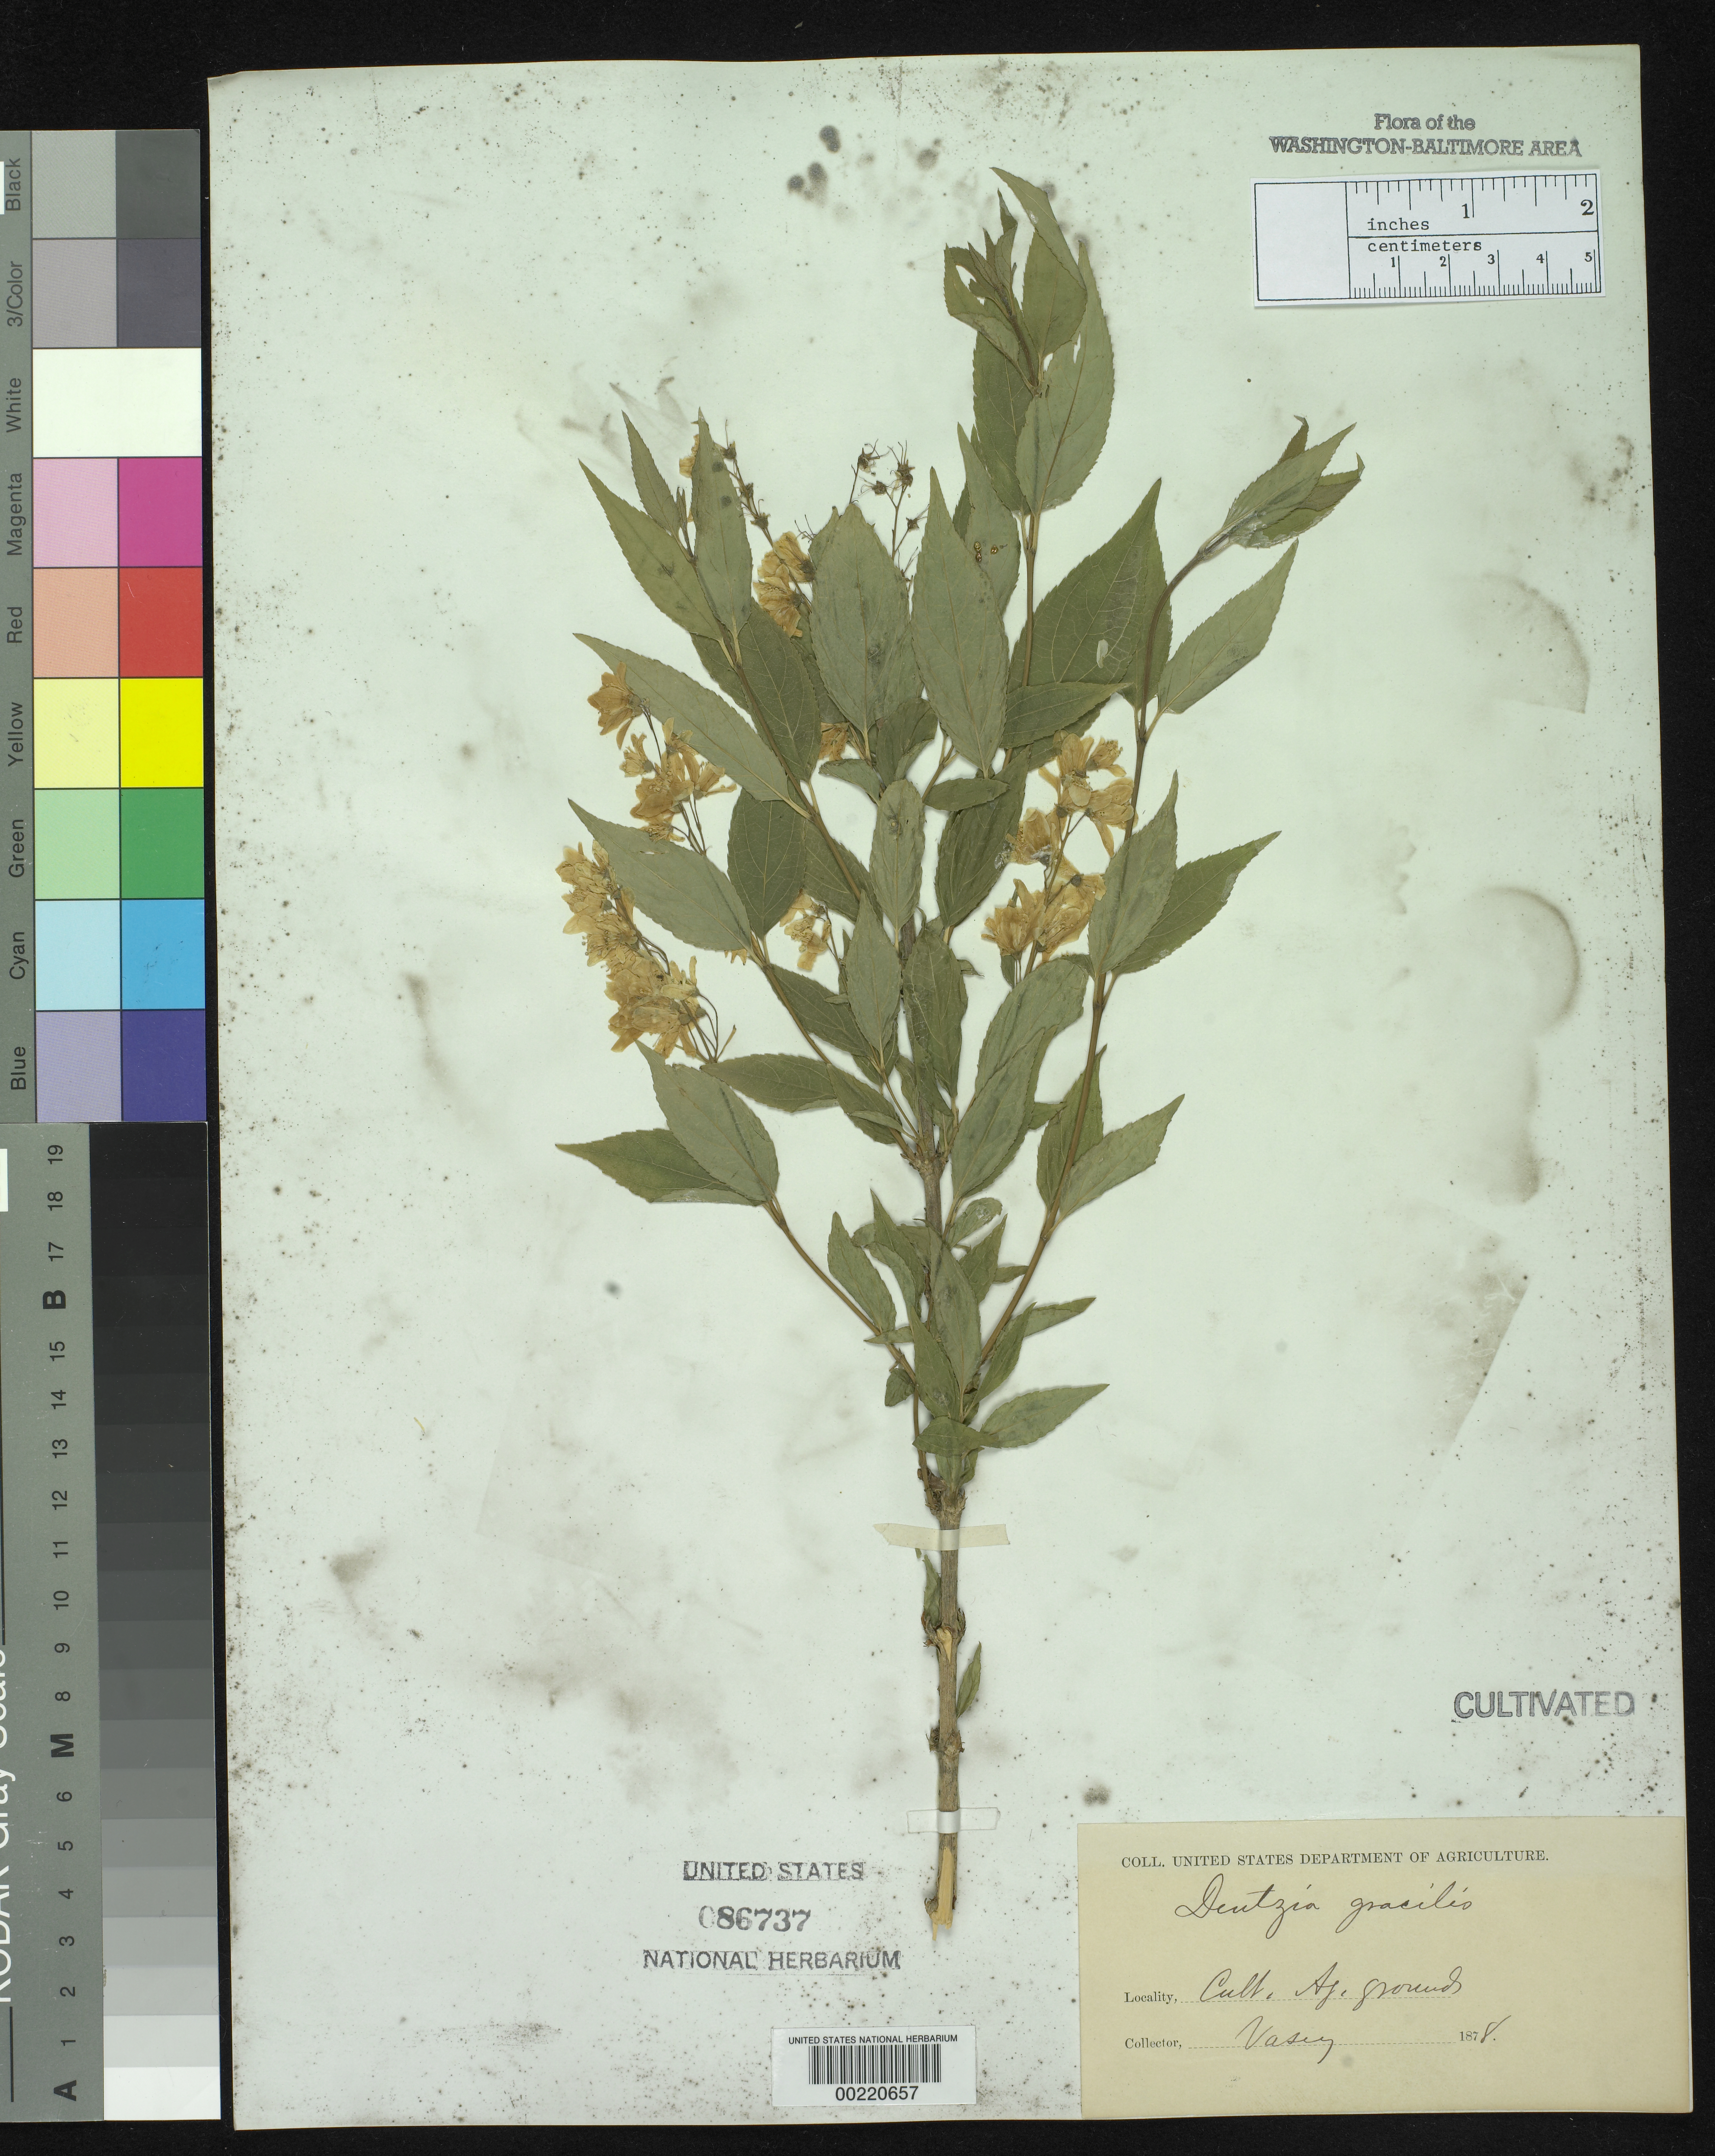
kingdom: Plantae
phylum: Tracheophyta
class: Magnoliopsida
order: Cornales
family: Hydrangeaceae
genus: Deutzia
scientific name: Deutzia gracilis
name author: Siebold & Zucc.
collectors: G. R. Vasey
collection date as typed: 1878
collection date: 1878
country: United States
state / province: District of Columbia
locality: Agricultural grounds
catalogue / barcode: US 86737